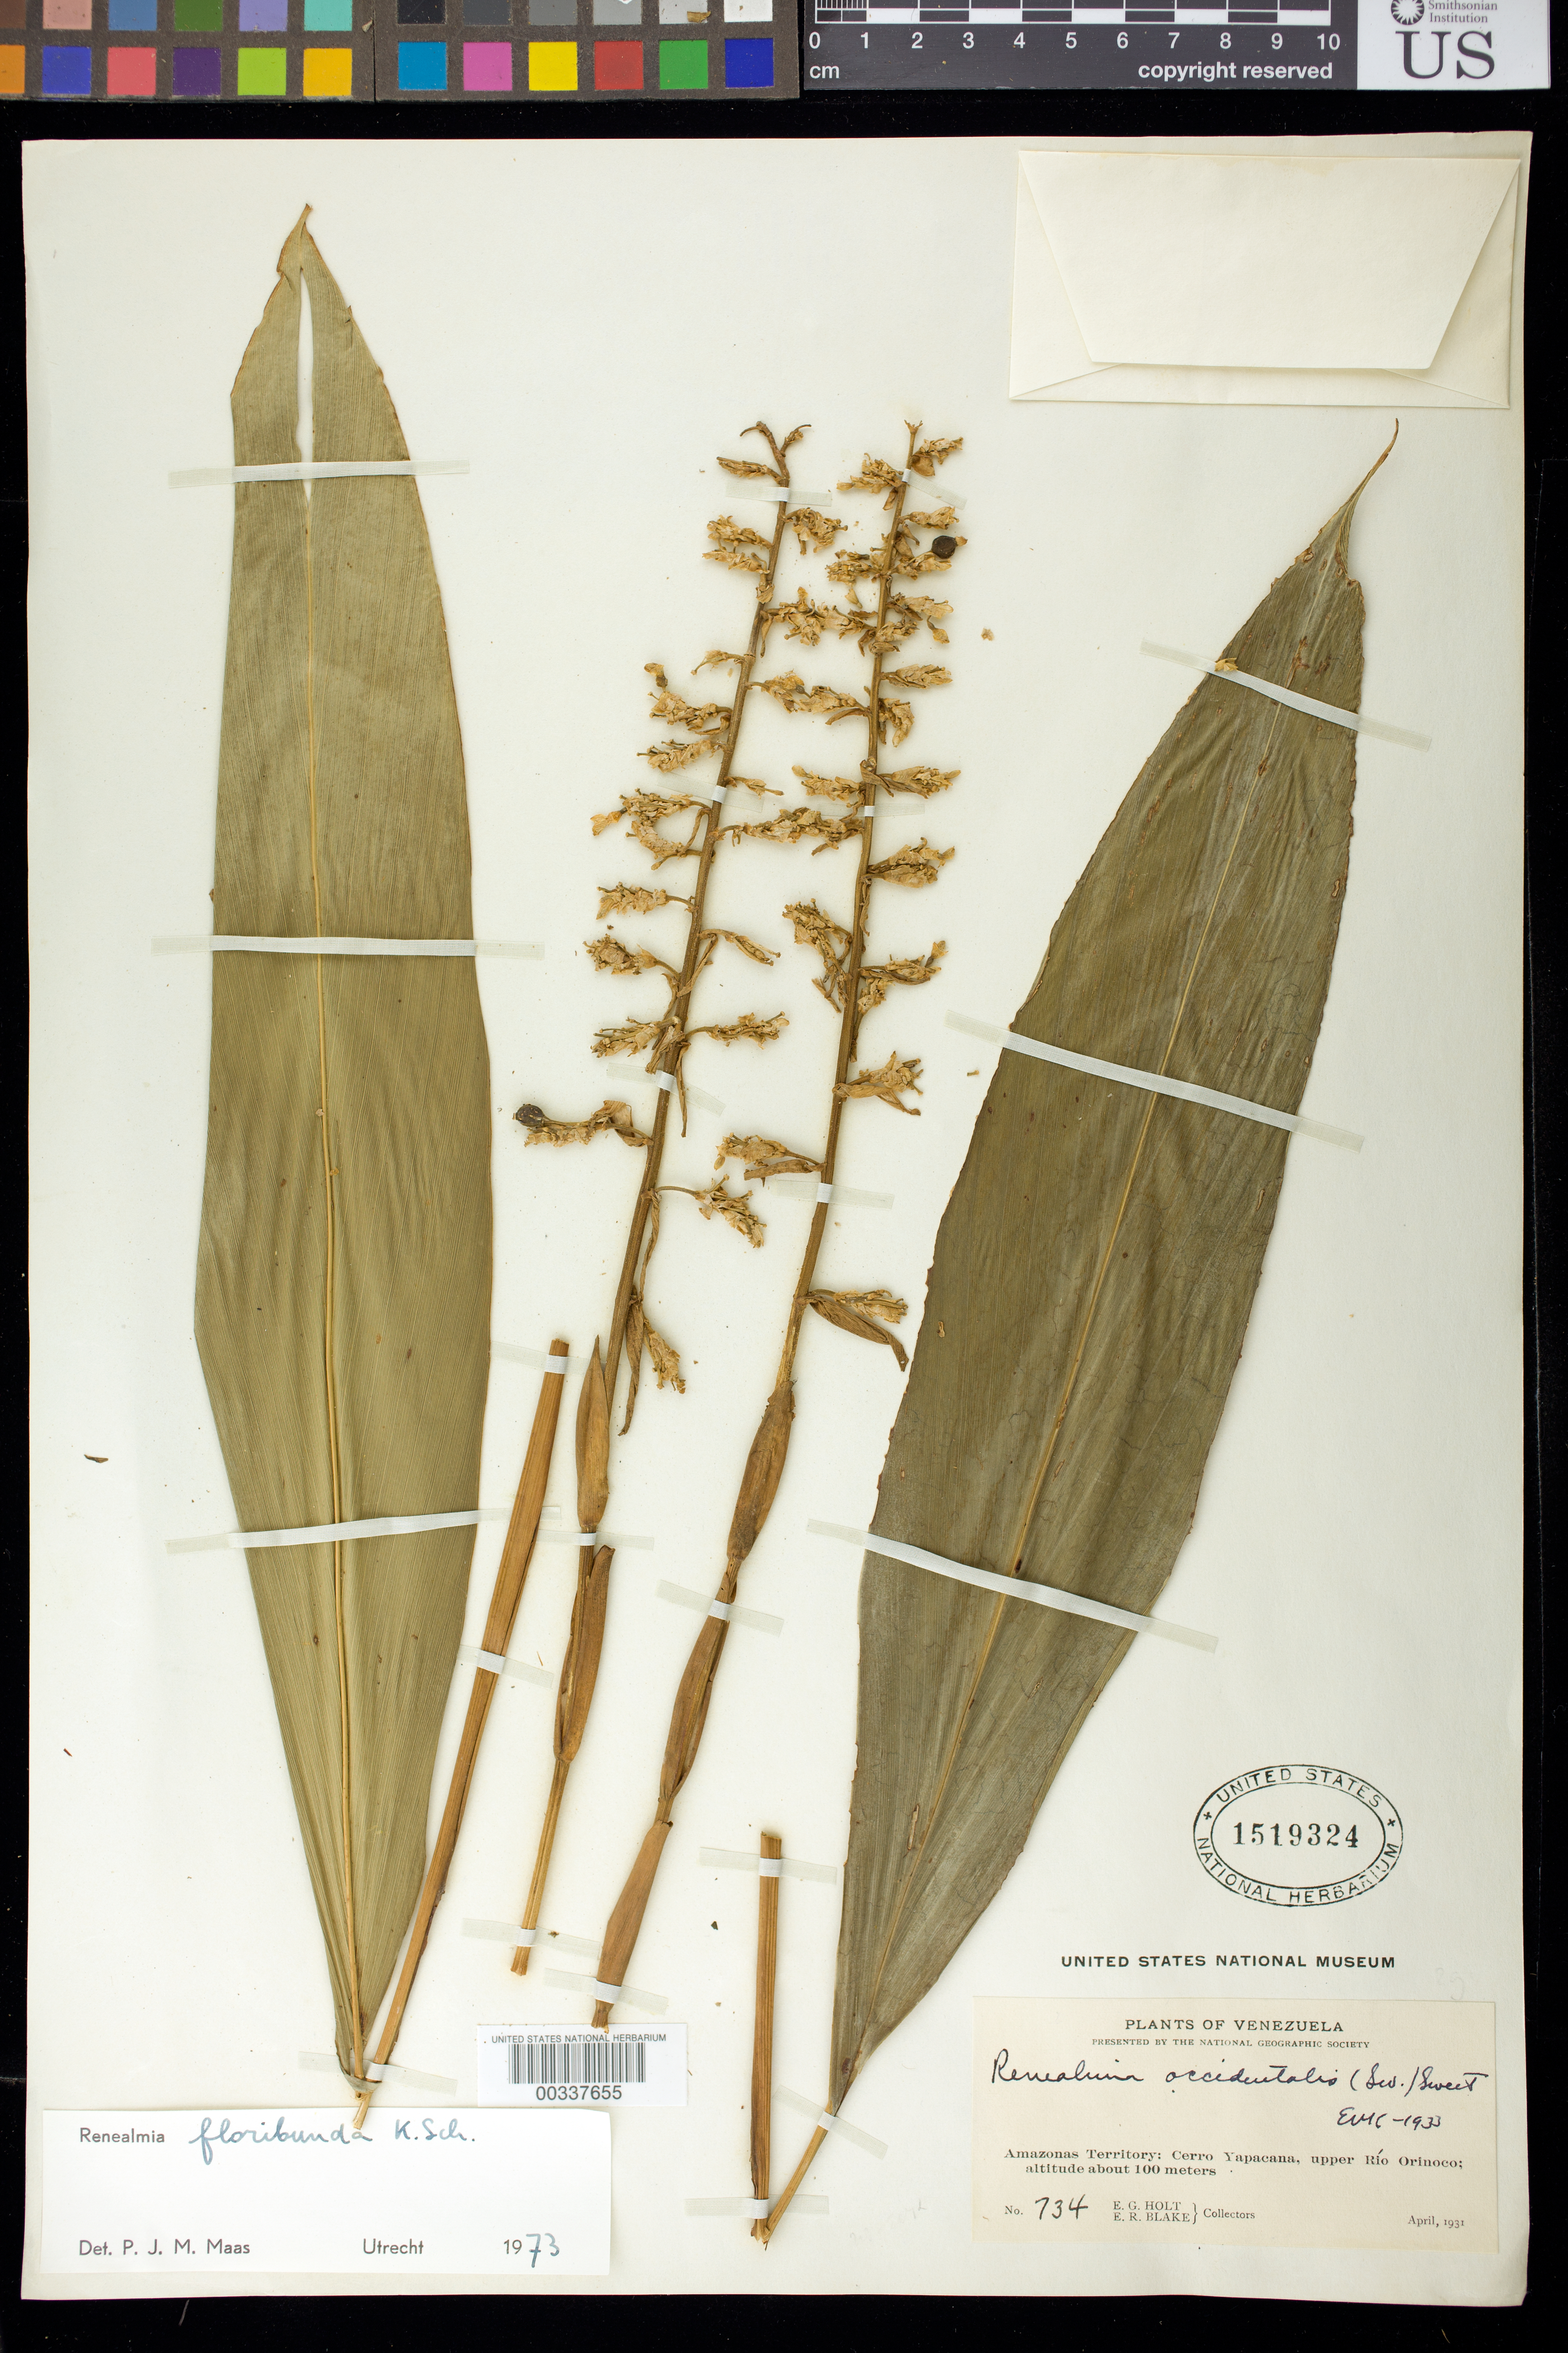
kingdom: Plantae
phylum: Tracheophyta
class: Liliopsida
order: Zingiberales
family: Zingiberaceae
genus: Renealmia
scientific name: Renealmia floribunda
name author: K. Schum.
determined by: Maas, Paul J. M.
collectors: E. Holt & E. R. Blake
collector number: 734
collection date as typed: Apr 1931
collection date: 1931-04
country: Venezuela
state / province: Amazonas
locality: Cerro Yapacana, upper rio orinoco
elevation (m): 100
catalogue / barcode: US 1519324